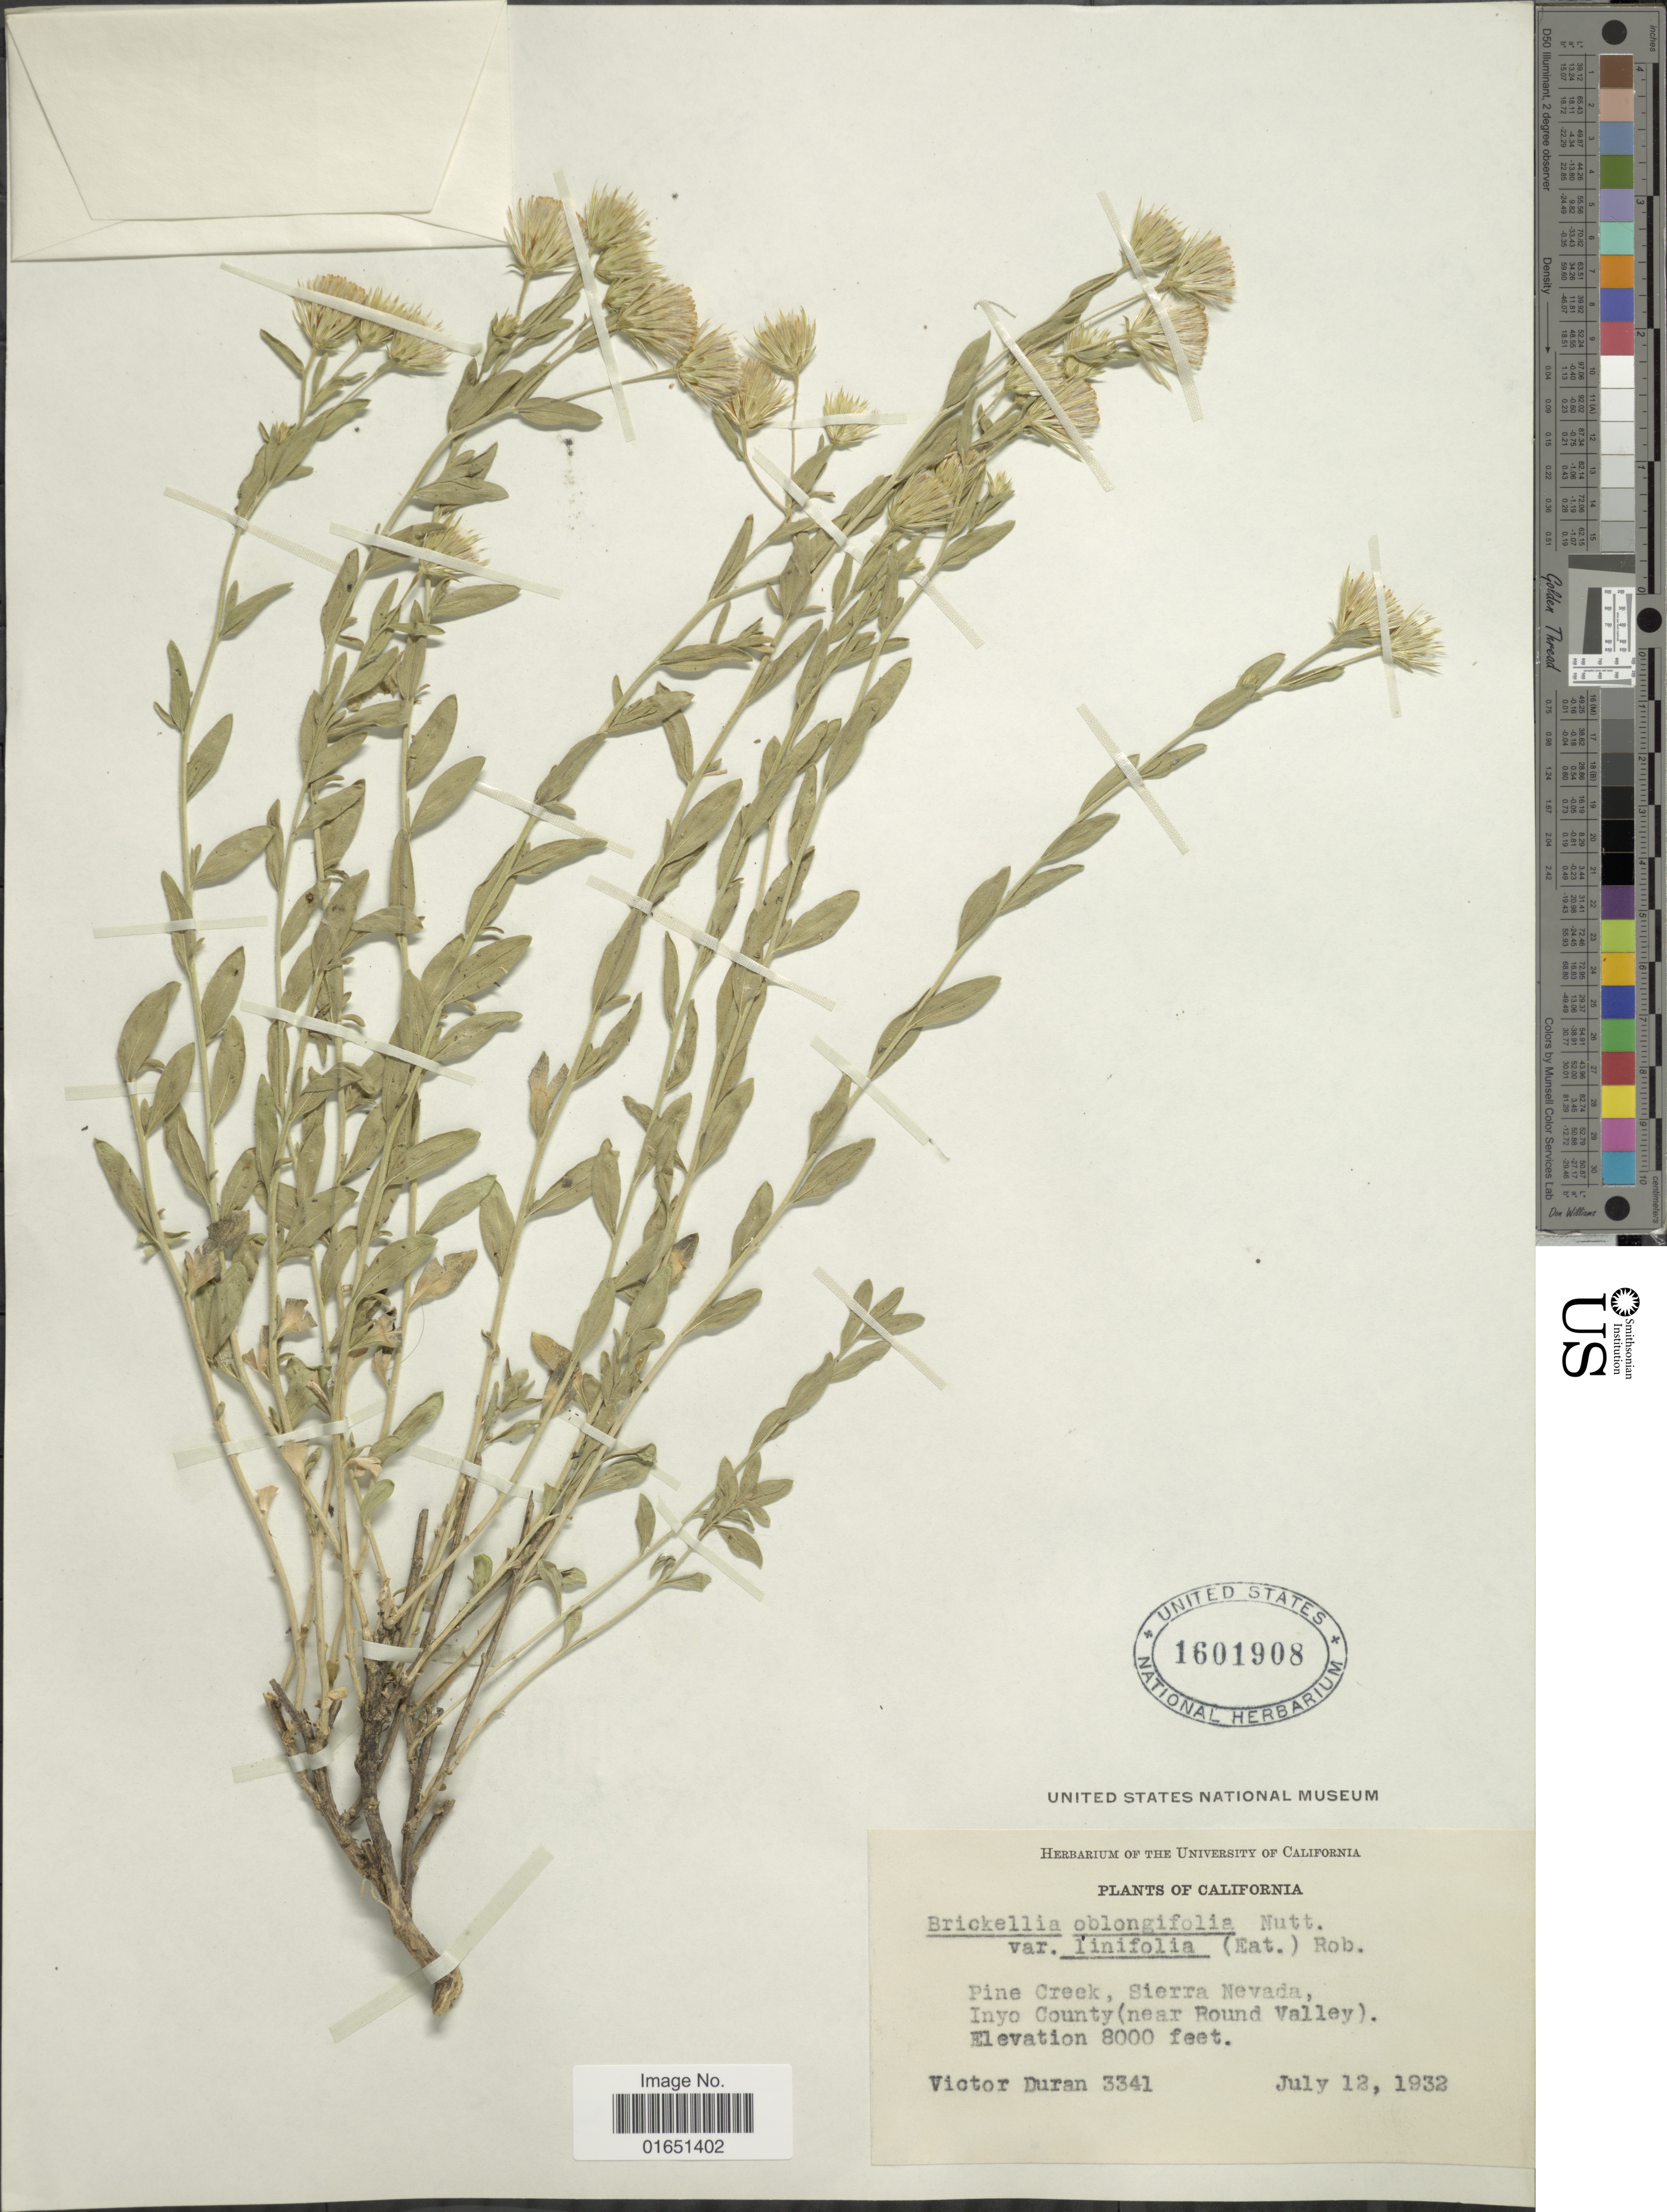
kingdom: Plantae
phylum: Tracheophyta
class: Magnoliopsida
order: Asterales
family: Asteraceae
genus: Brickellia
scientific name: Brickellia oblongifolia var. linifolia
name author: (D.C. Eaton) B.L. Rob.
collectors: V. Duran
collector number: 3341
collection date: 1932-07-12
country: United States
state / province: California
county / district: Inyo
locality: Pine Creek, Sierra Nevada, Inyo County (near Round Valley)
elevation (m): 2438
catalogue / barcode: US 1601908